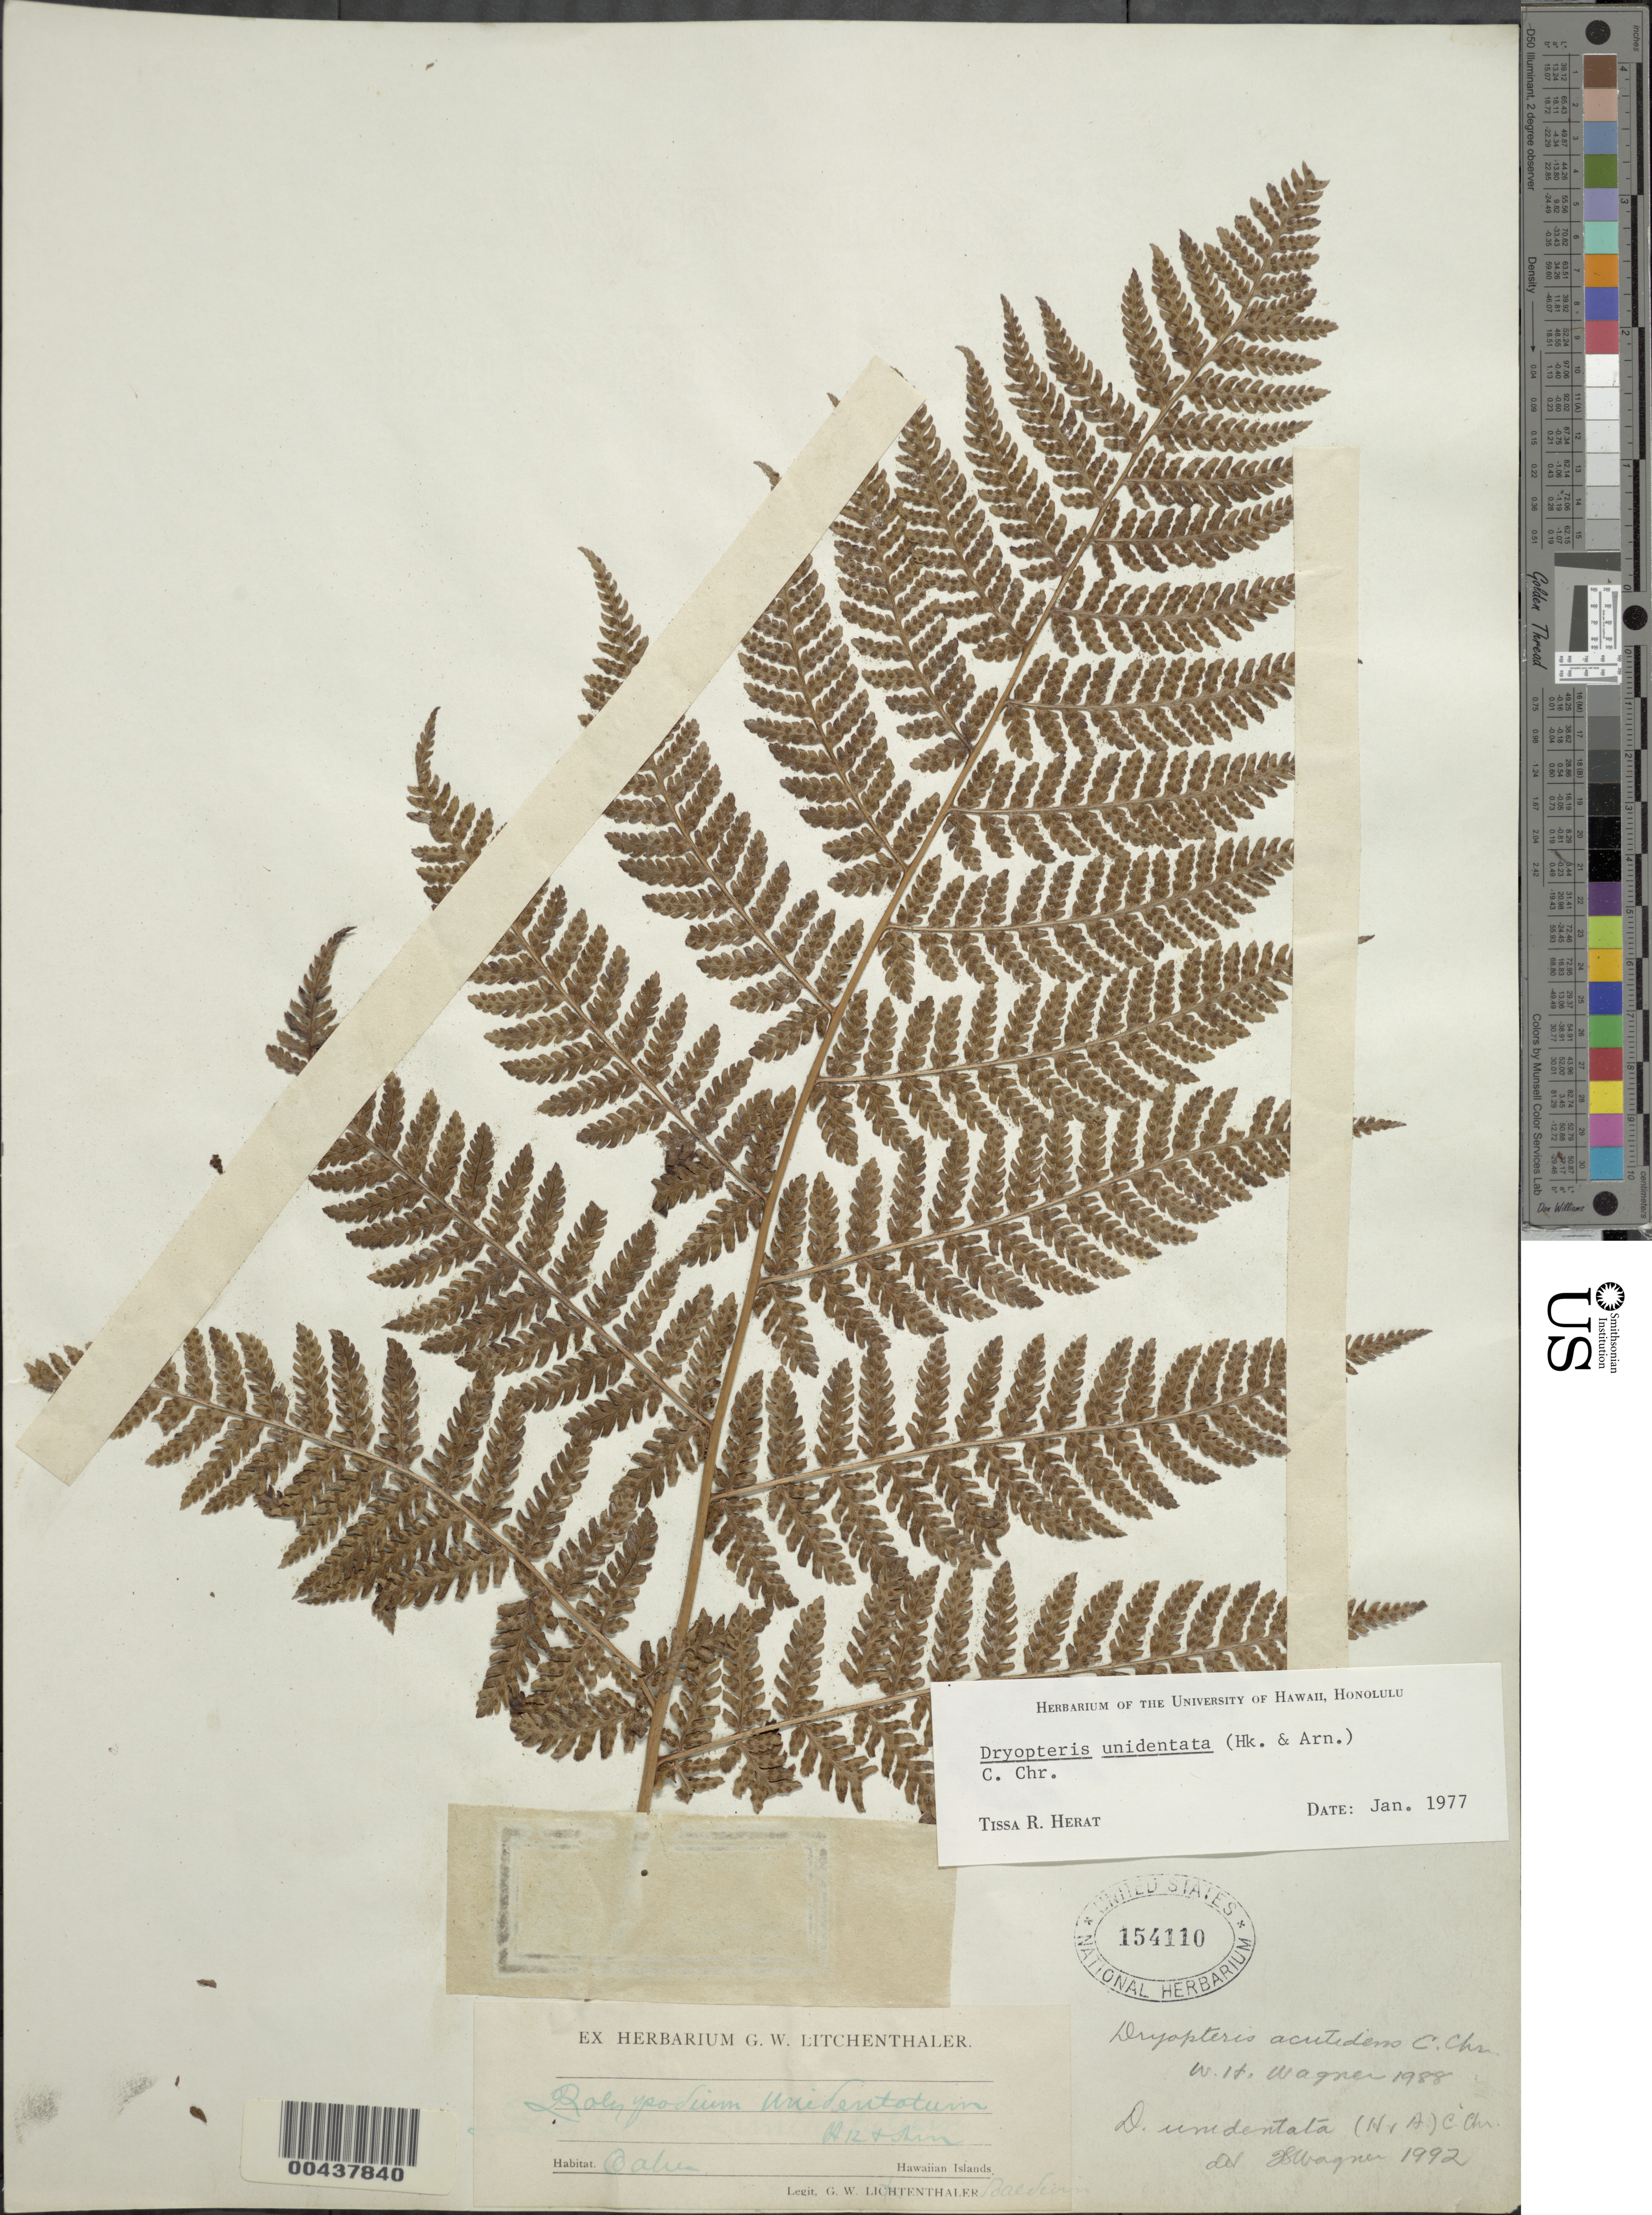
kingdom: Plantae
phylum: Tracheophyta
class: Polypodiopsida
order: Polypodiales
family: Dryopteridaceae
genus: Dryopteris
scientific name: Dryopteris unidentata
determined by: Herat, T. R.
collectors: G. Lichtenthaler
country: United States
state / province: Hawaii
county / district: Honolulu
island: Oahu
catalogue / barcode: US 154110